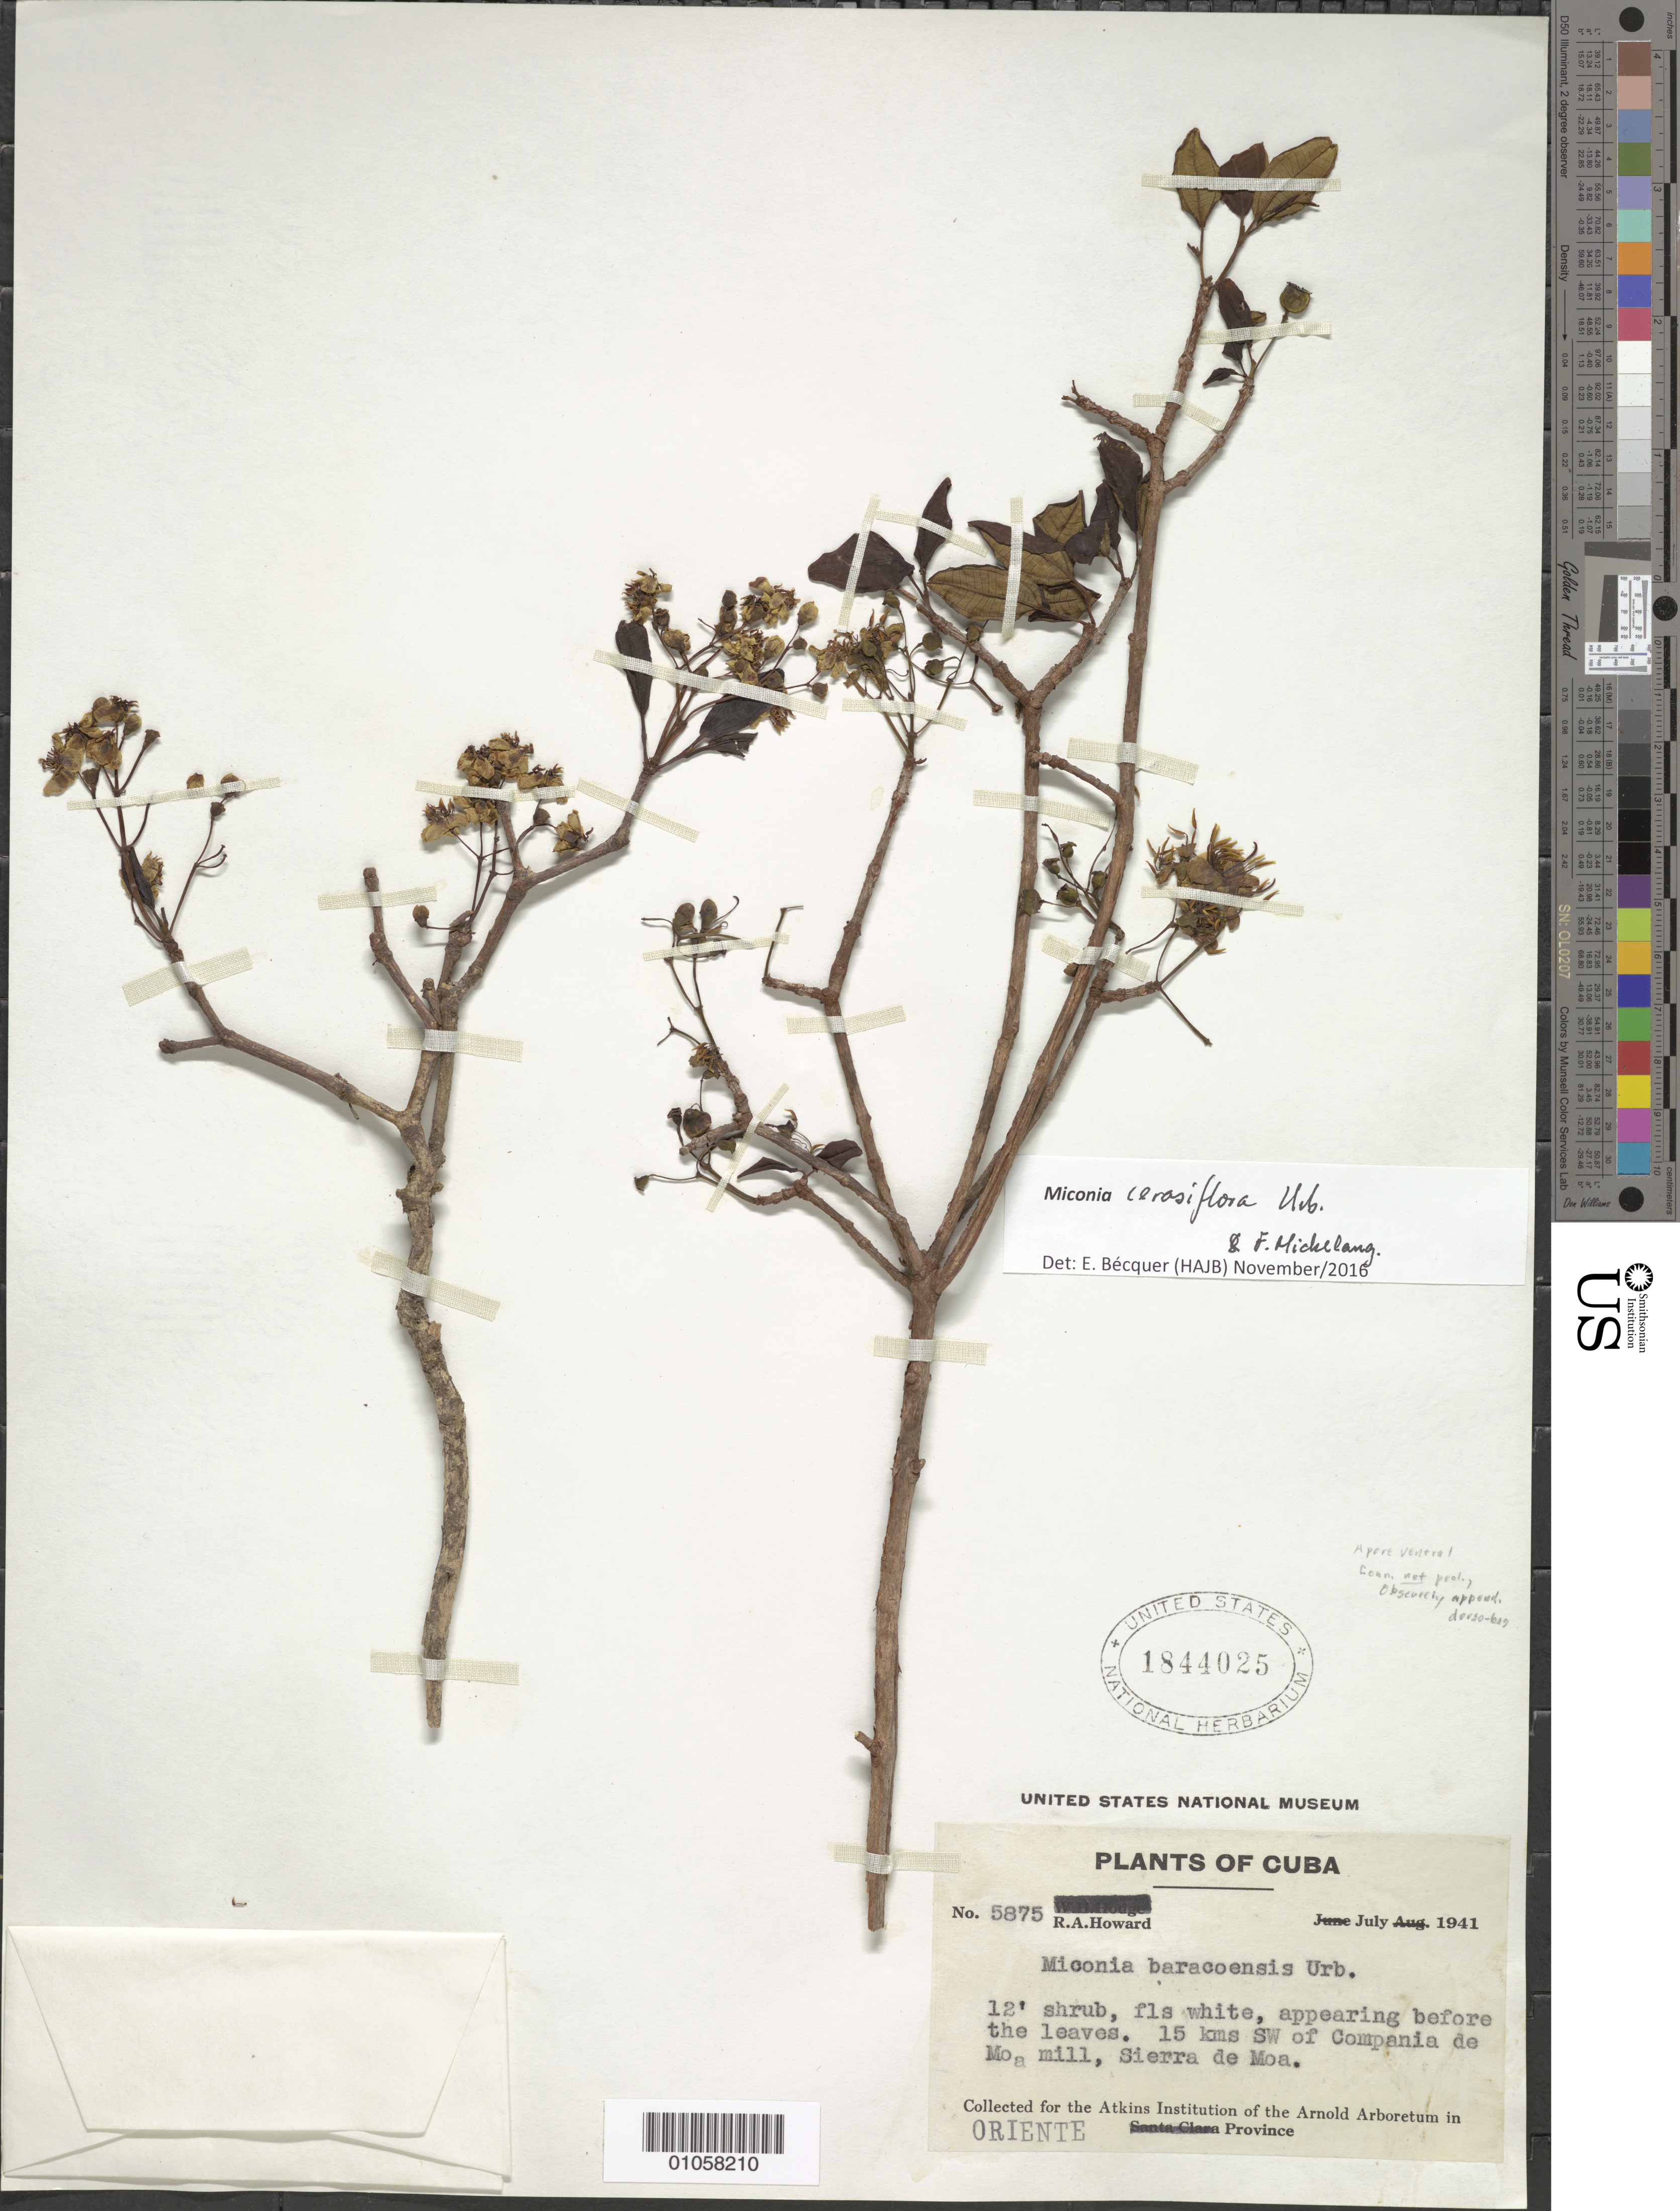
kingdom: Plantae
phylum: Tracheophyta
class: Magnoliopsida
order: Myrtales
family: Melastomataceae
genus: Miconia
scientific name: Miconia cerasiflora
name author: Urb.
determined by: Bécquer Granados, E. R., (HAJB)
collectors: R. A. Howard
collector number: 5875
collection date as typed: Jul 1941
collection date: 1941-07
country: Cuba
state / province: Holguín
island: Cuba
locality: Sierra de Moa, Compania de Moa mill, 15 km SW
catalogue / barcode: US 1844025